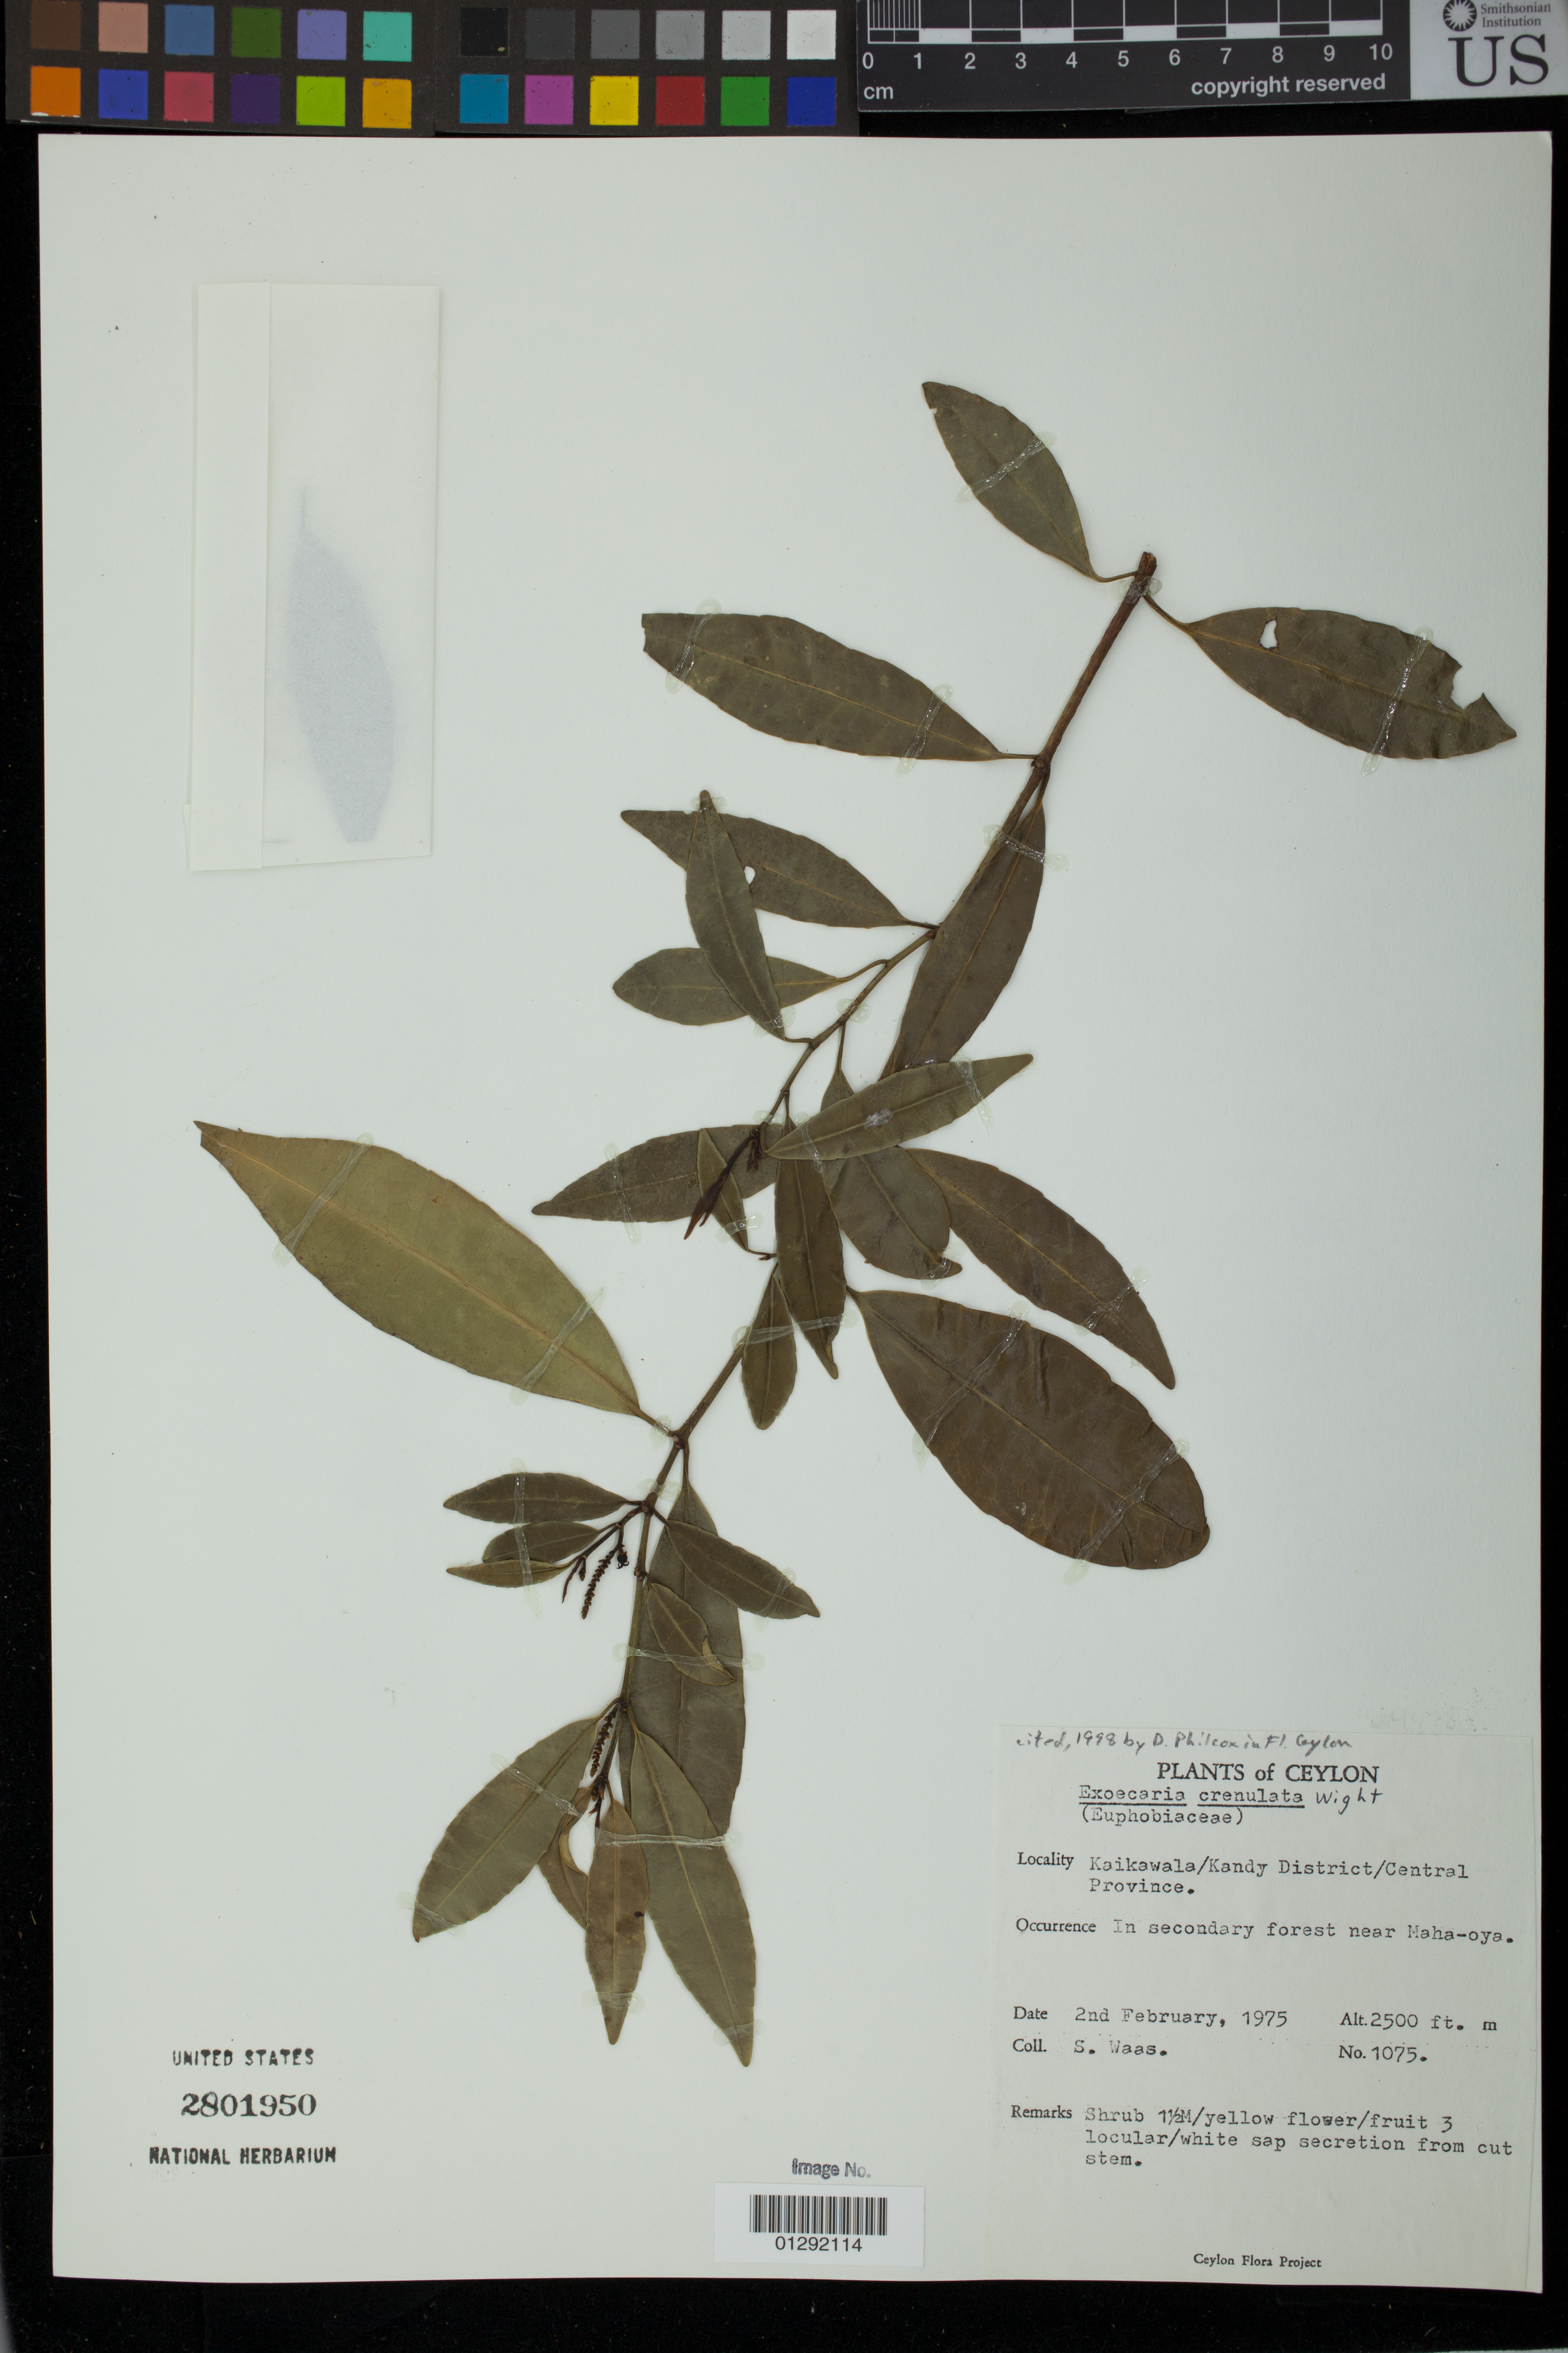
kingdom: Plantae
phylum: Tracheophyta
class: Magnoliopsida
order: Malpighiales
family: Euphorbiaceae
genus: Excoecaria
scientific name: Excoecaria crenulata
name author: Wight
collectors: S. Waas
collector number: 1075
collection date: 1975-02-02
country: Sri Lanka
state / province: Central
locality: Ceylon: Kaikawala/Kandy District. In secondary forest near Maha-oya.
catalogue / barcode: US 2801950